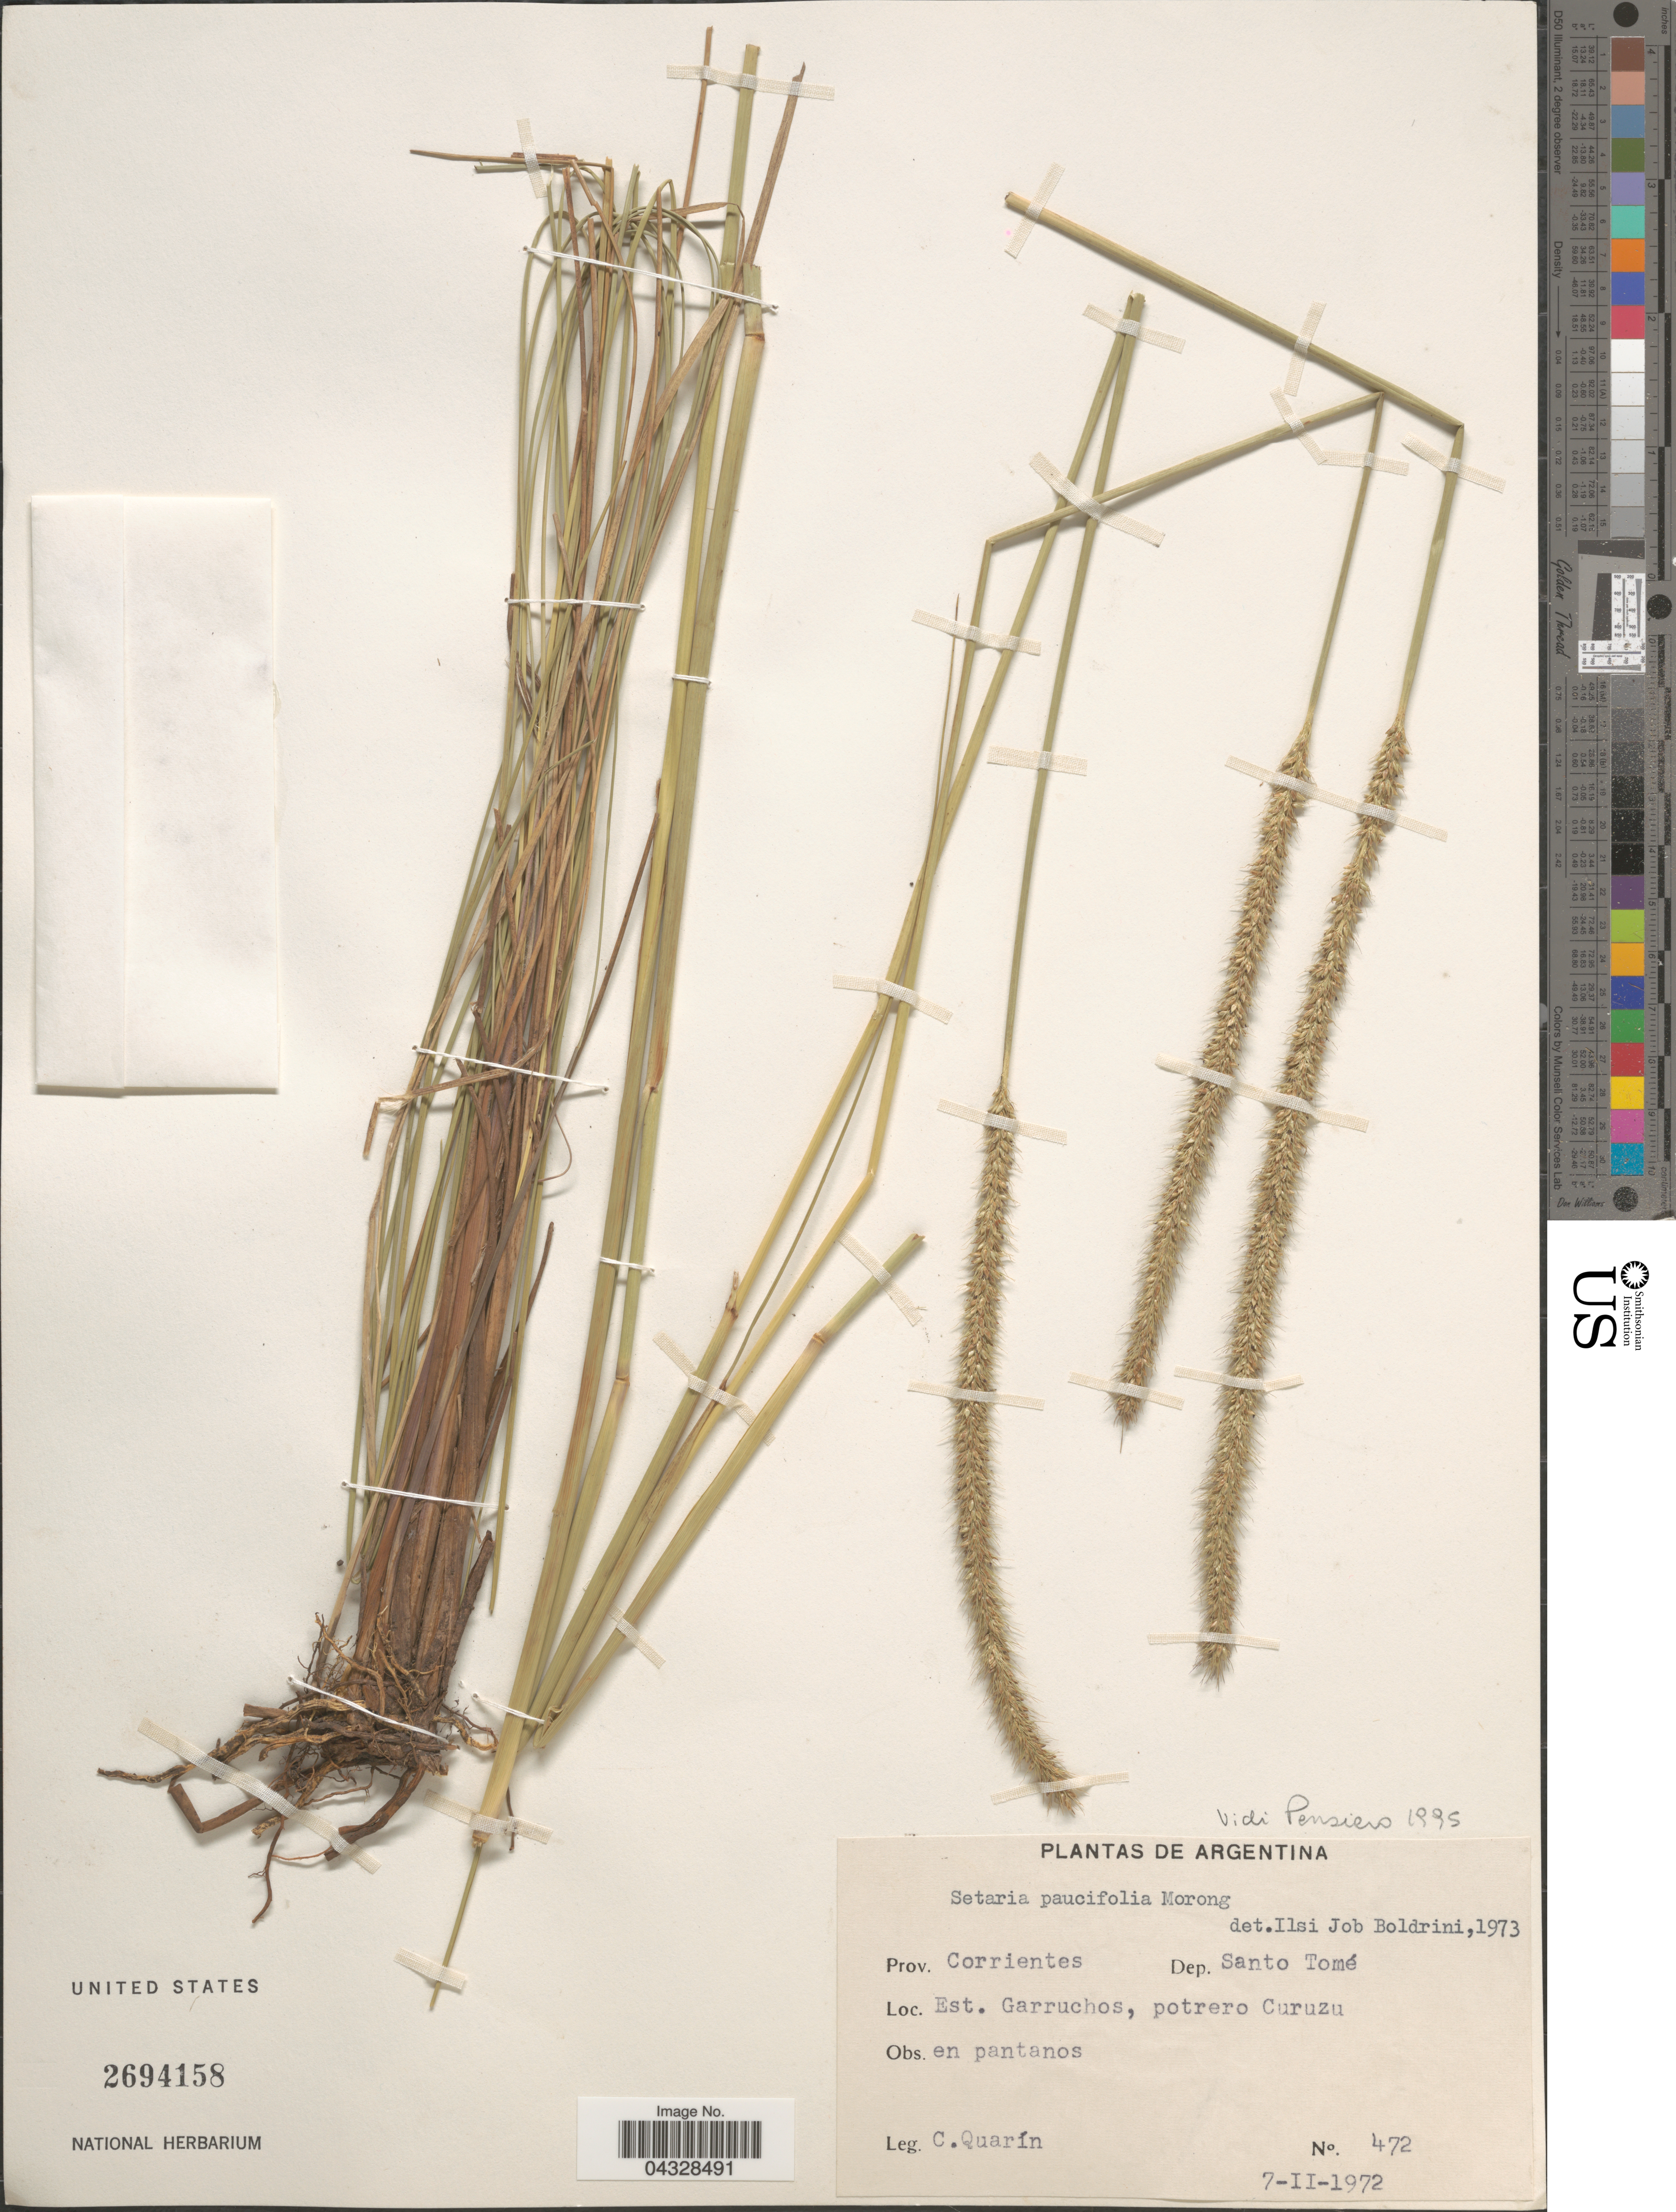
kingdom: Plantae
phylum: Tracheophyta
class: Liliopsida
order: Poales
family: Poaceae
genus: Setaria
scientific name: Setaria paucifolia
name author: (Morong) Lindm.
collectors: C. Quarín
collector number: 472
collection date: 1972-02-07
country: Argentina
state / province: Corrientes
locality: Dep. Santo Tomé. Est. Garruchos, potrero Curuzu.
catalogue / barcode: US 2694158